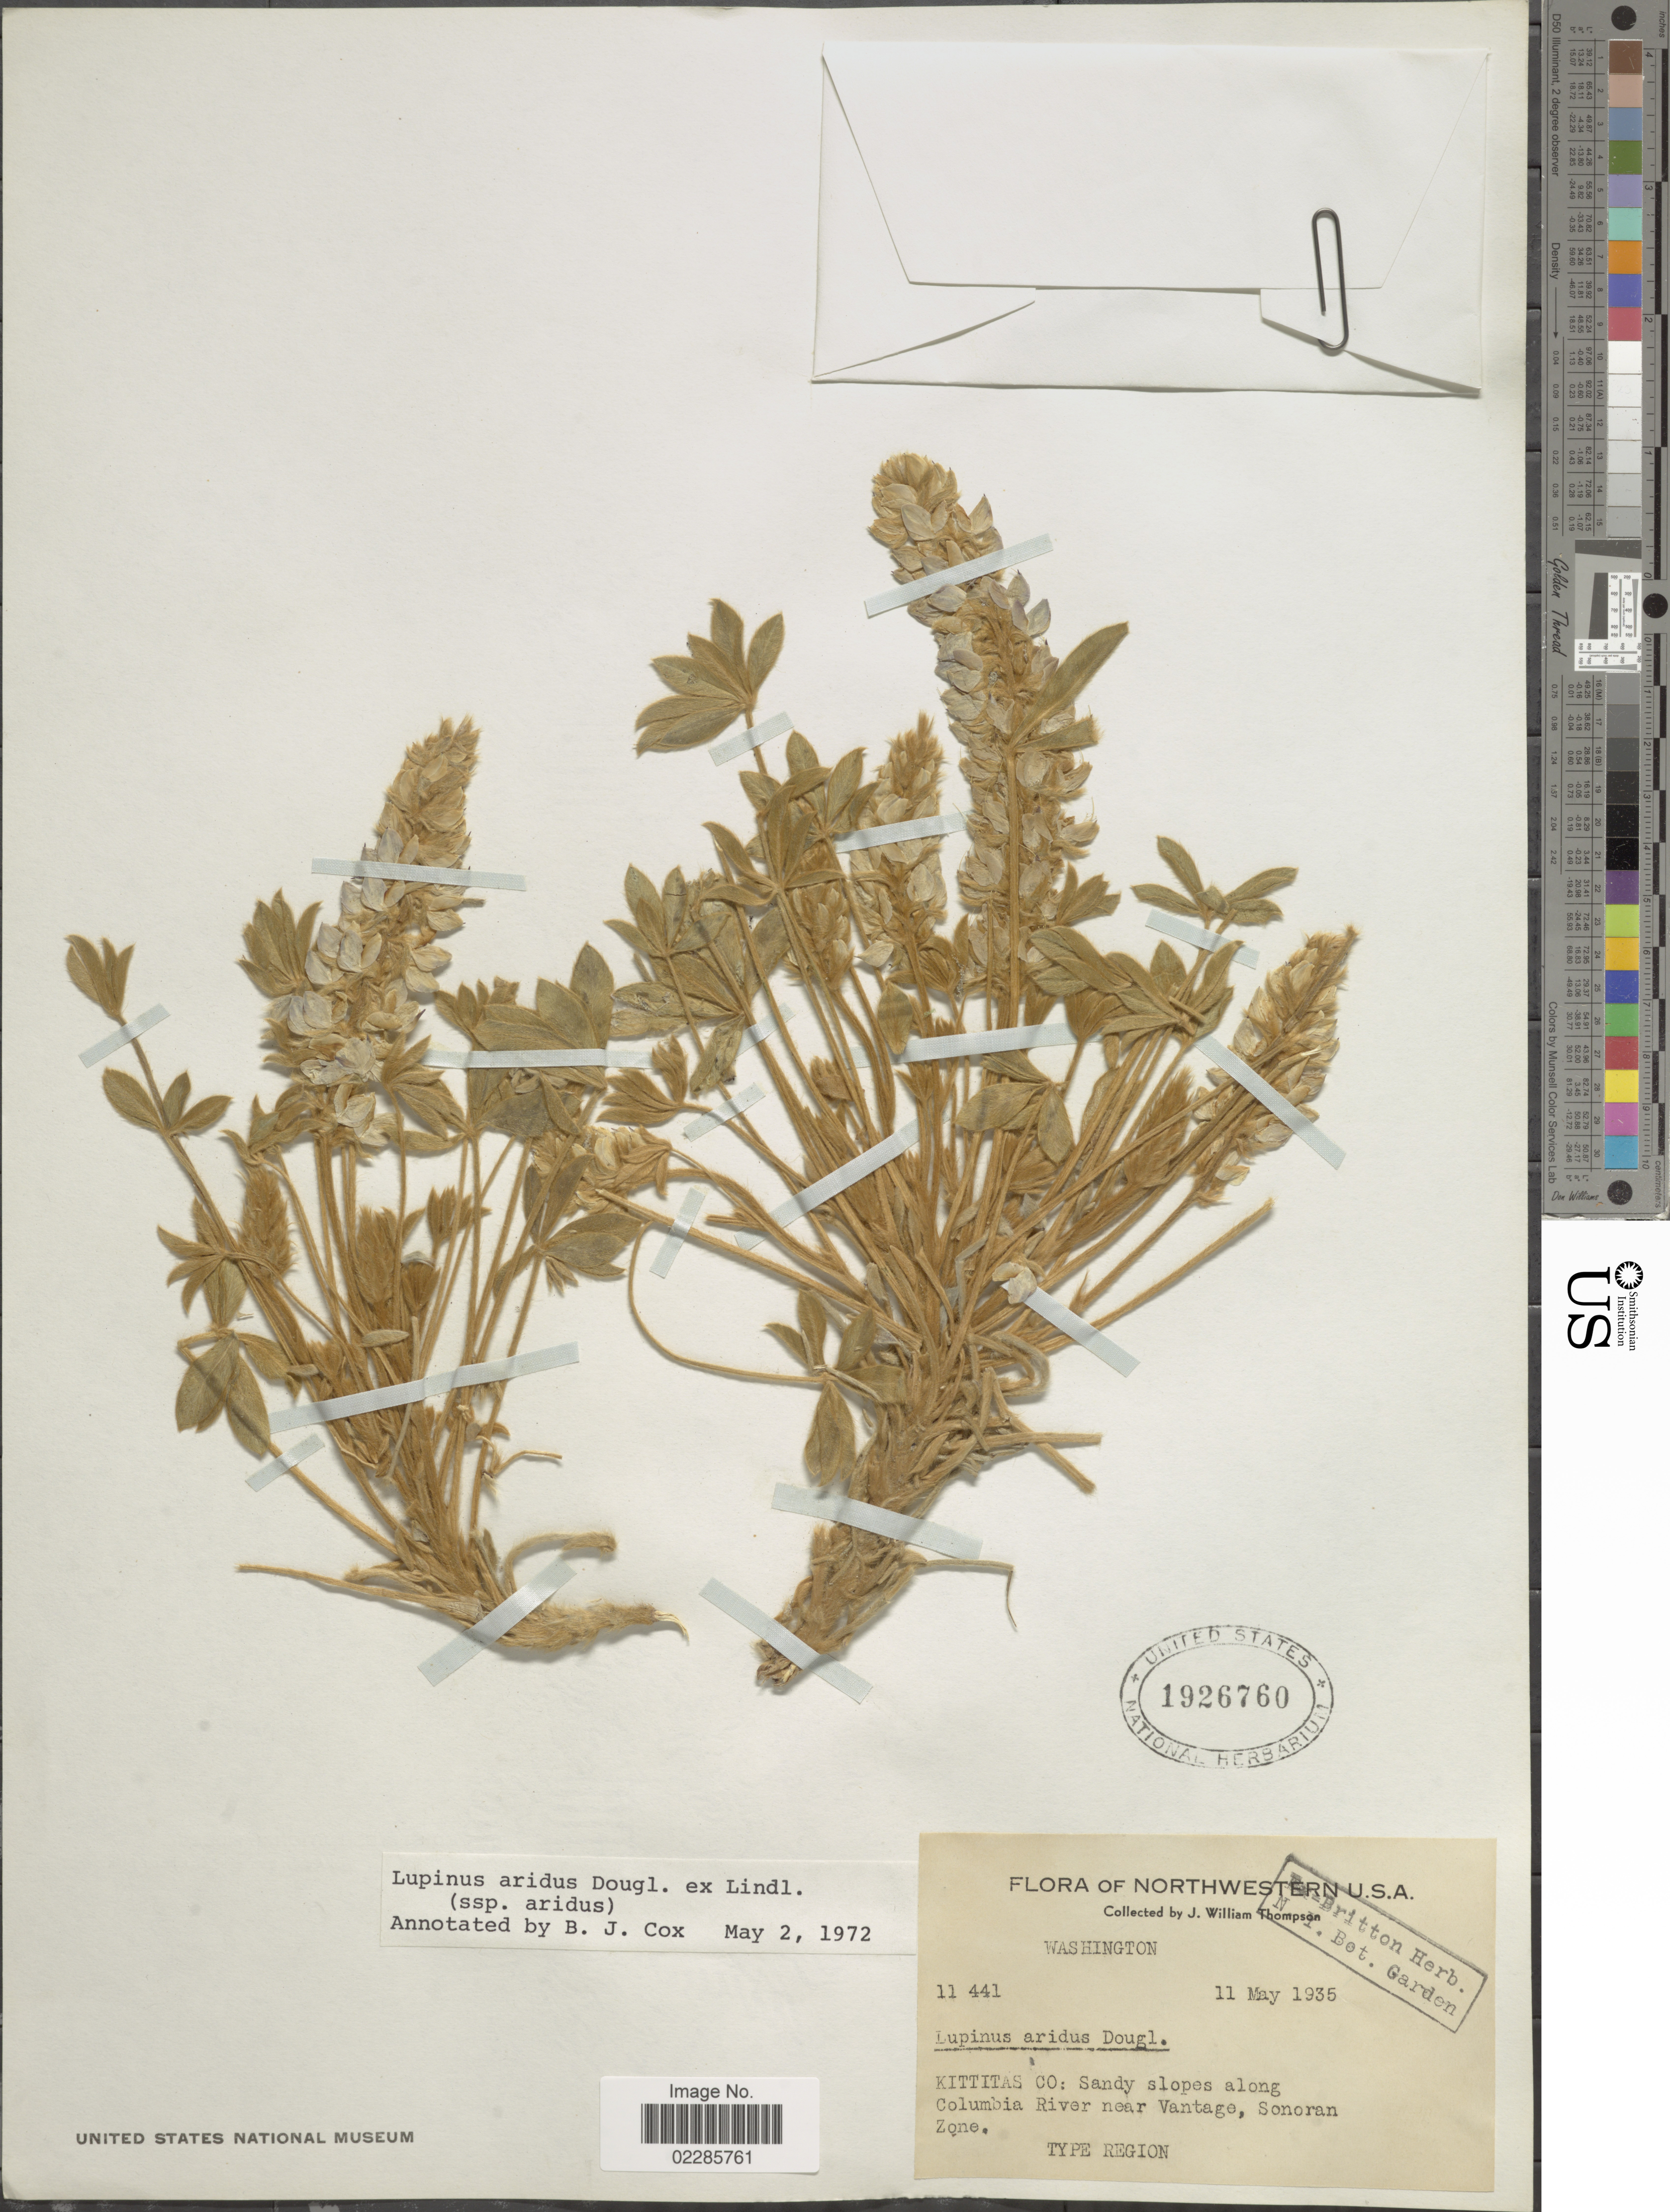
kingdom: Plantae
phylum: Tracheophyta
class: Magnoliopsida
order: Fabales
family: Fabaceae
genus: Lupinus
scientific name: Lupinus aridus subsp. aridus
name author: Douglas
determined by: Cox, B. J.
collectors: J. W. Thompson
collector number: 11441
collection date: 1935-05-11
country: United States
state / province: Washington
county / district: Kittitas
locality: Northwestern U. S. A., Kittitas Co: Sandy slopes along Columbia River near Vantage, Sonoran Zone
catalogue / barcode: US 1926760